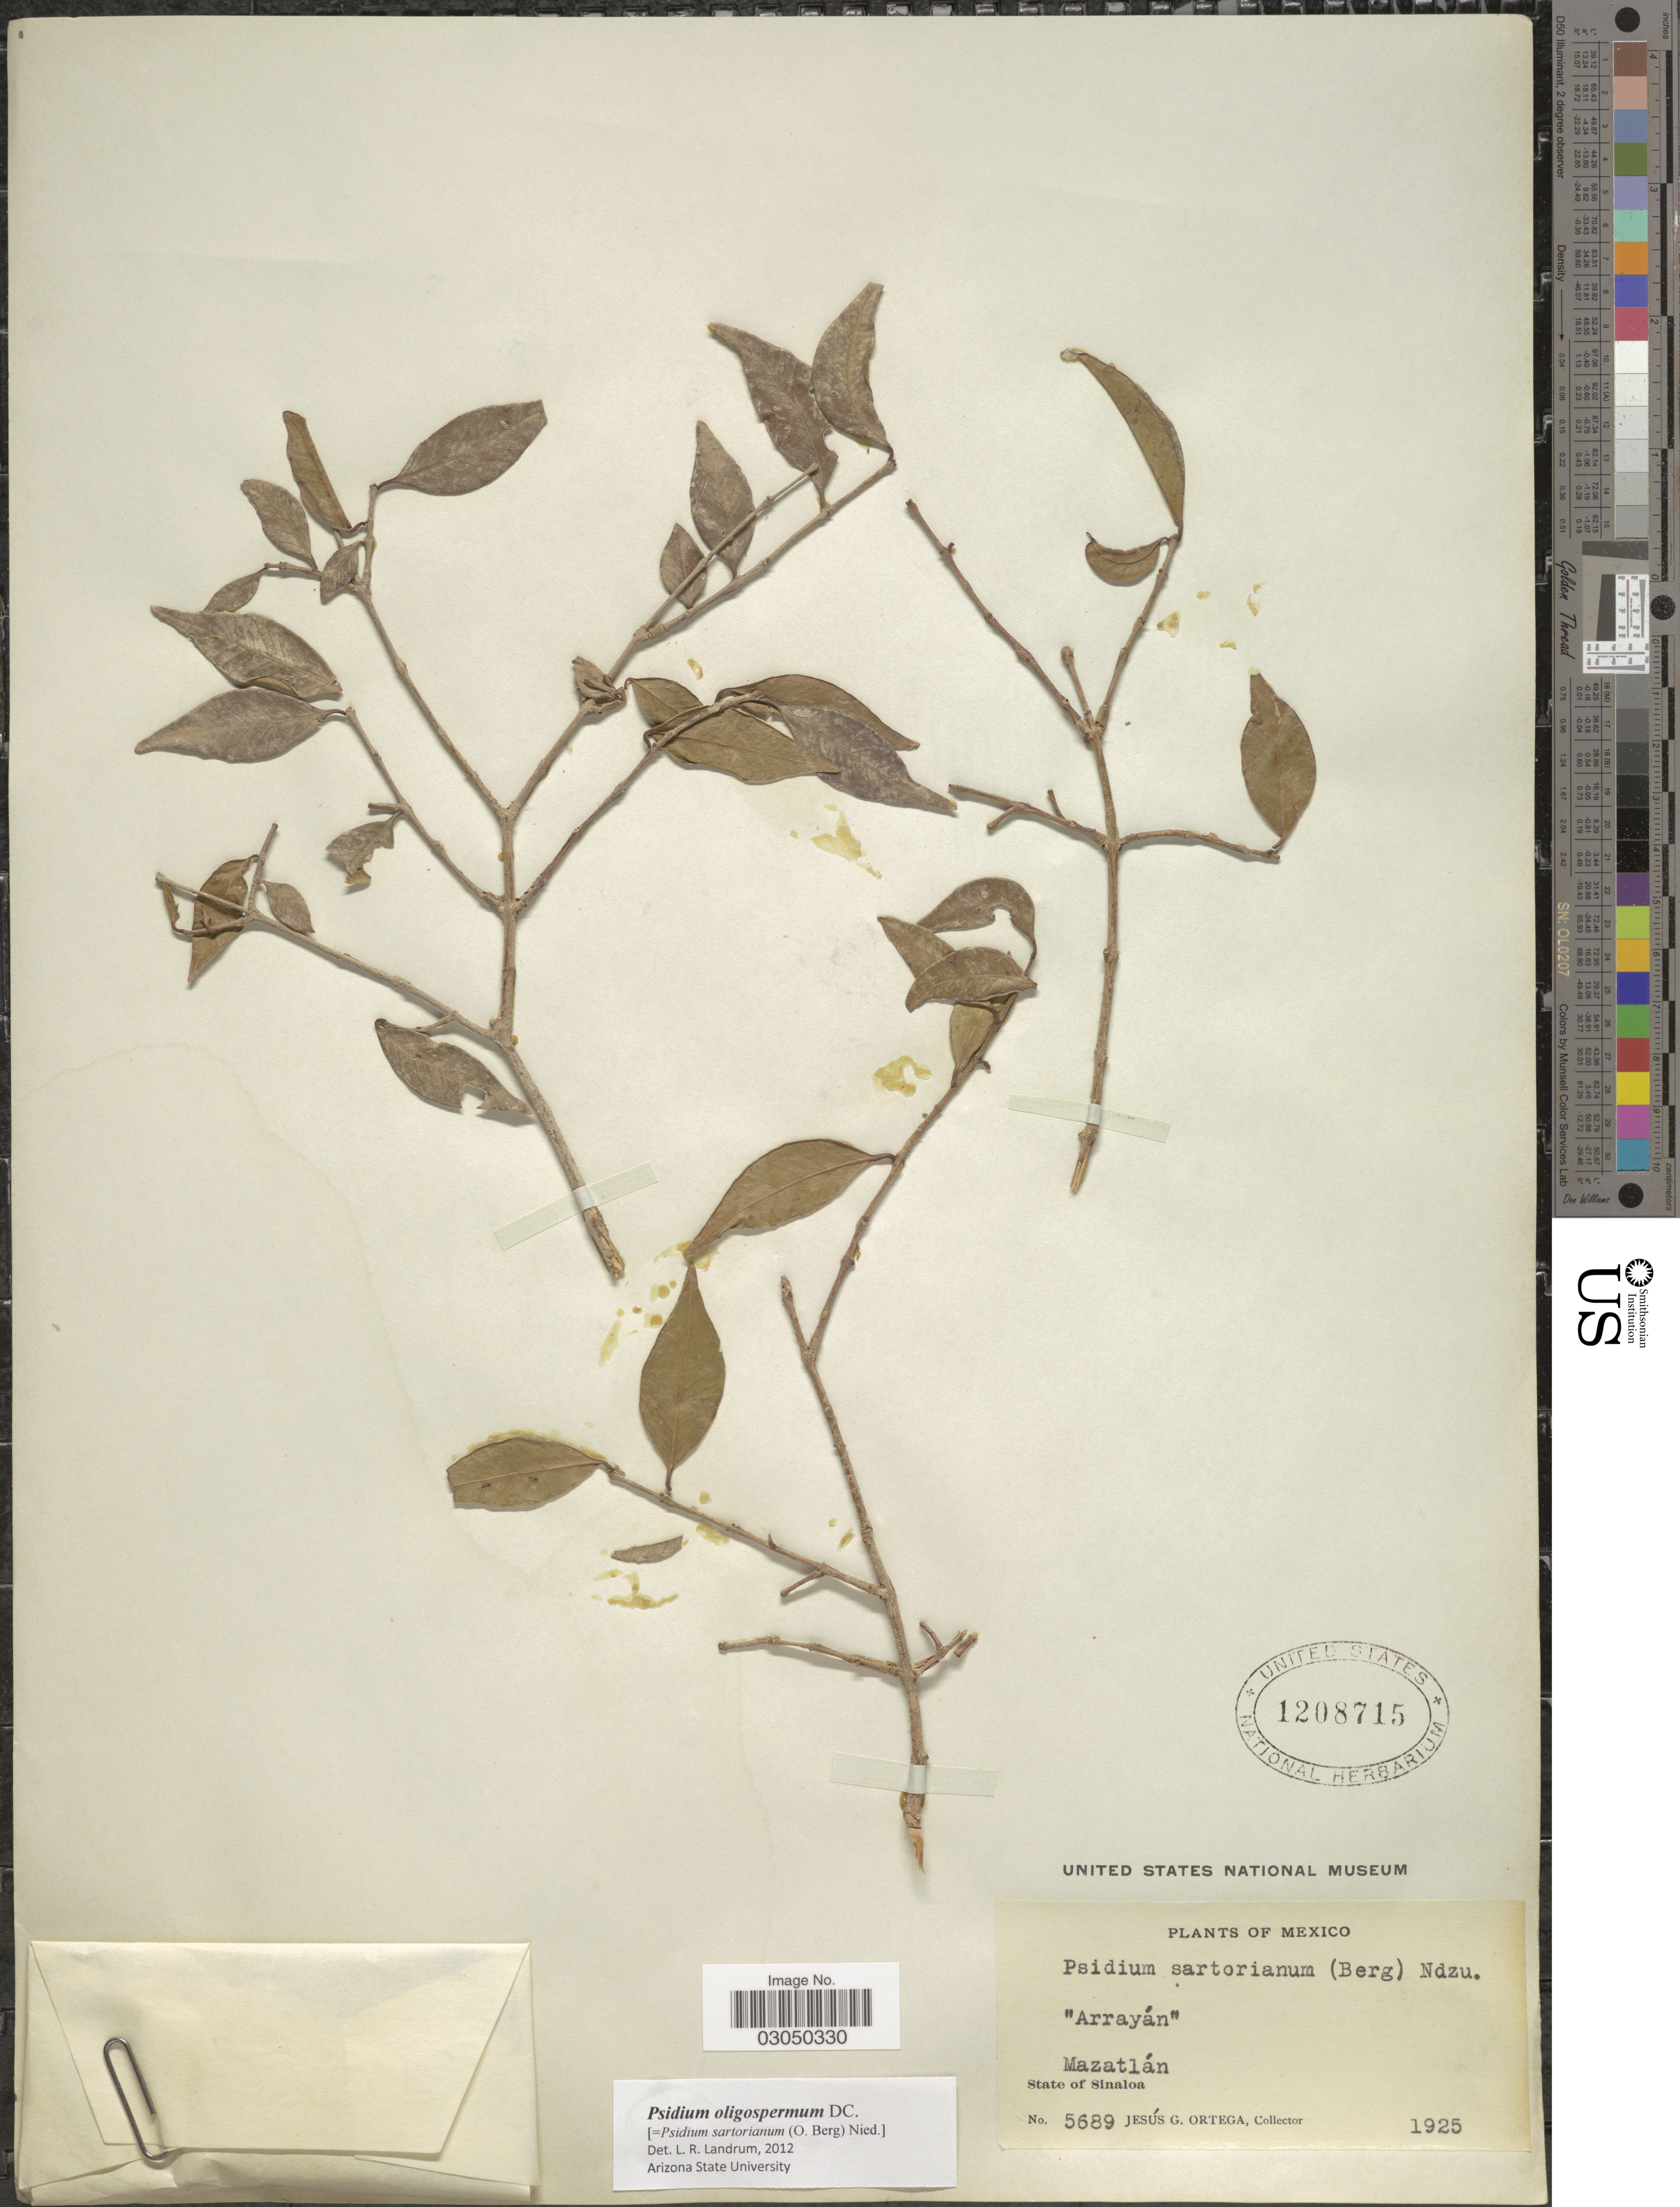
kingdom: Plantae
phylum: Tracheophyta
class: Magnoliopsida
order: Myrtales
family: Myrtaceae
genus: Psidium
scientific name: Psidium oligospermum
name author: Mart. ex DC.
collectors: J. Ortega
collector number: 5689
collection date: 1925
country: Mexico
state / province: Sinaloa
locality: Mazatlán. State of Sinaloa.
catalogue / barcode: US 1208715